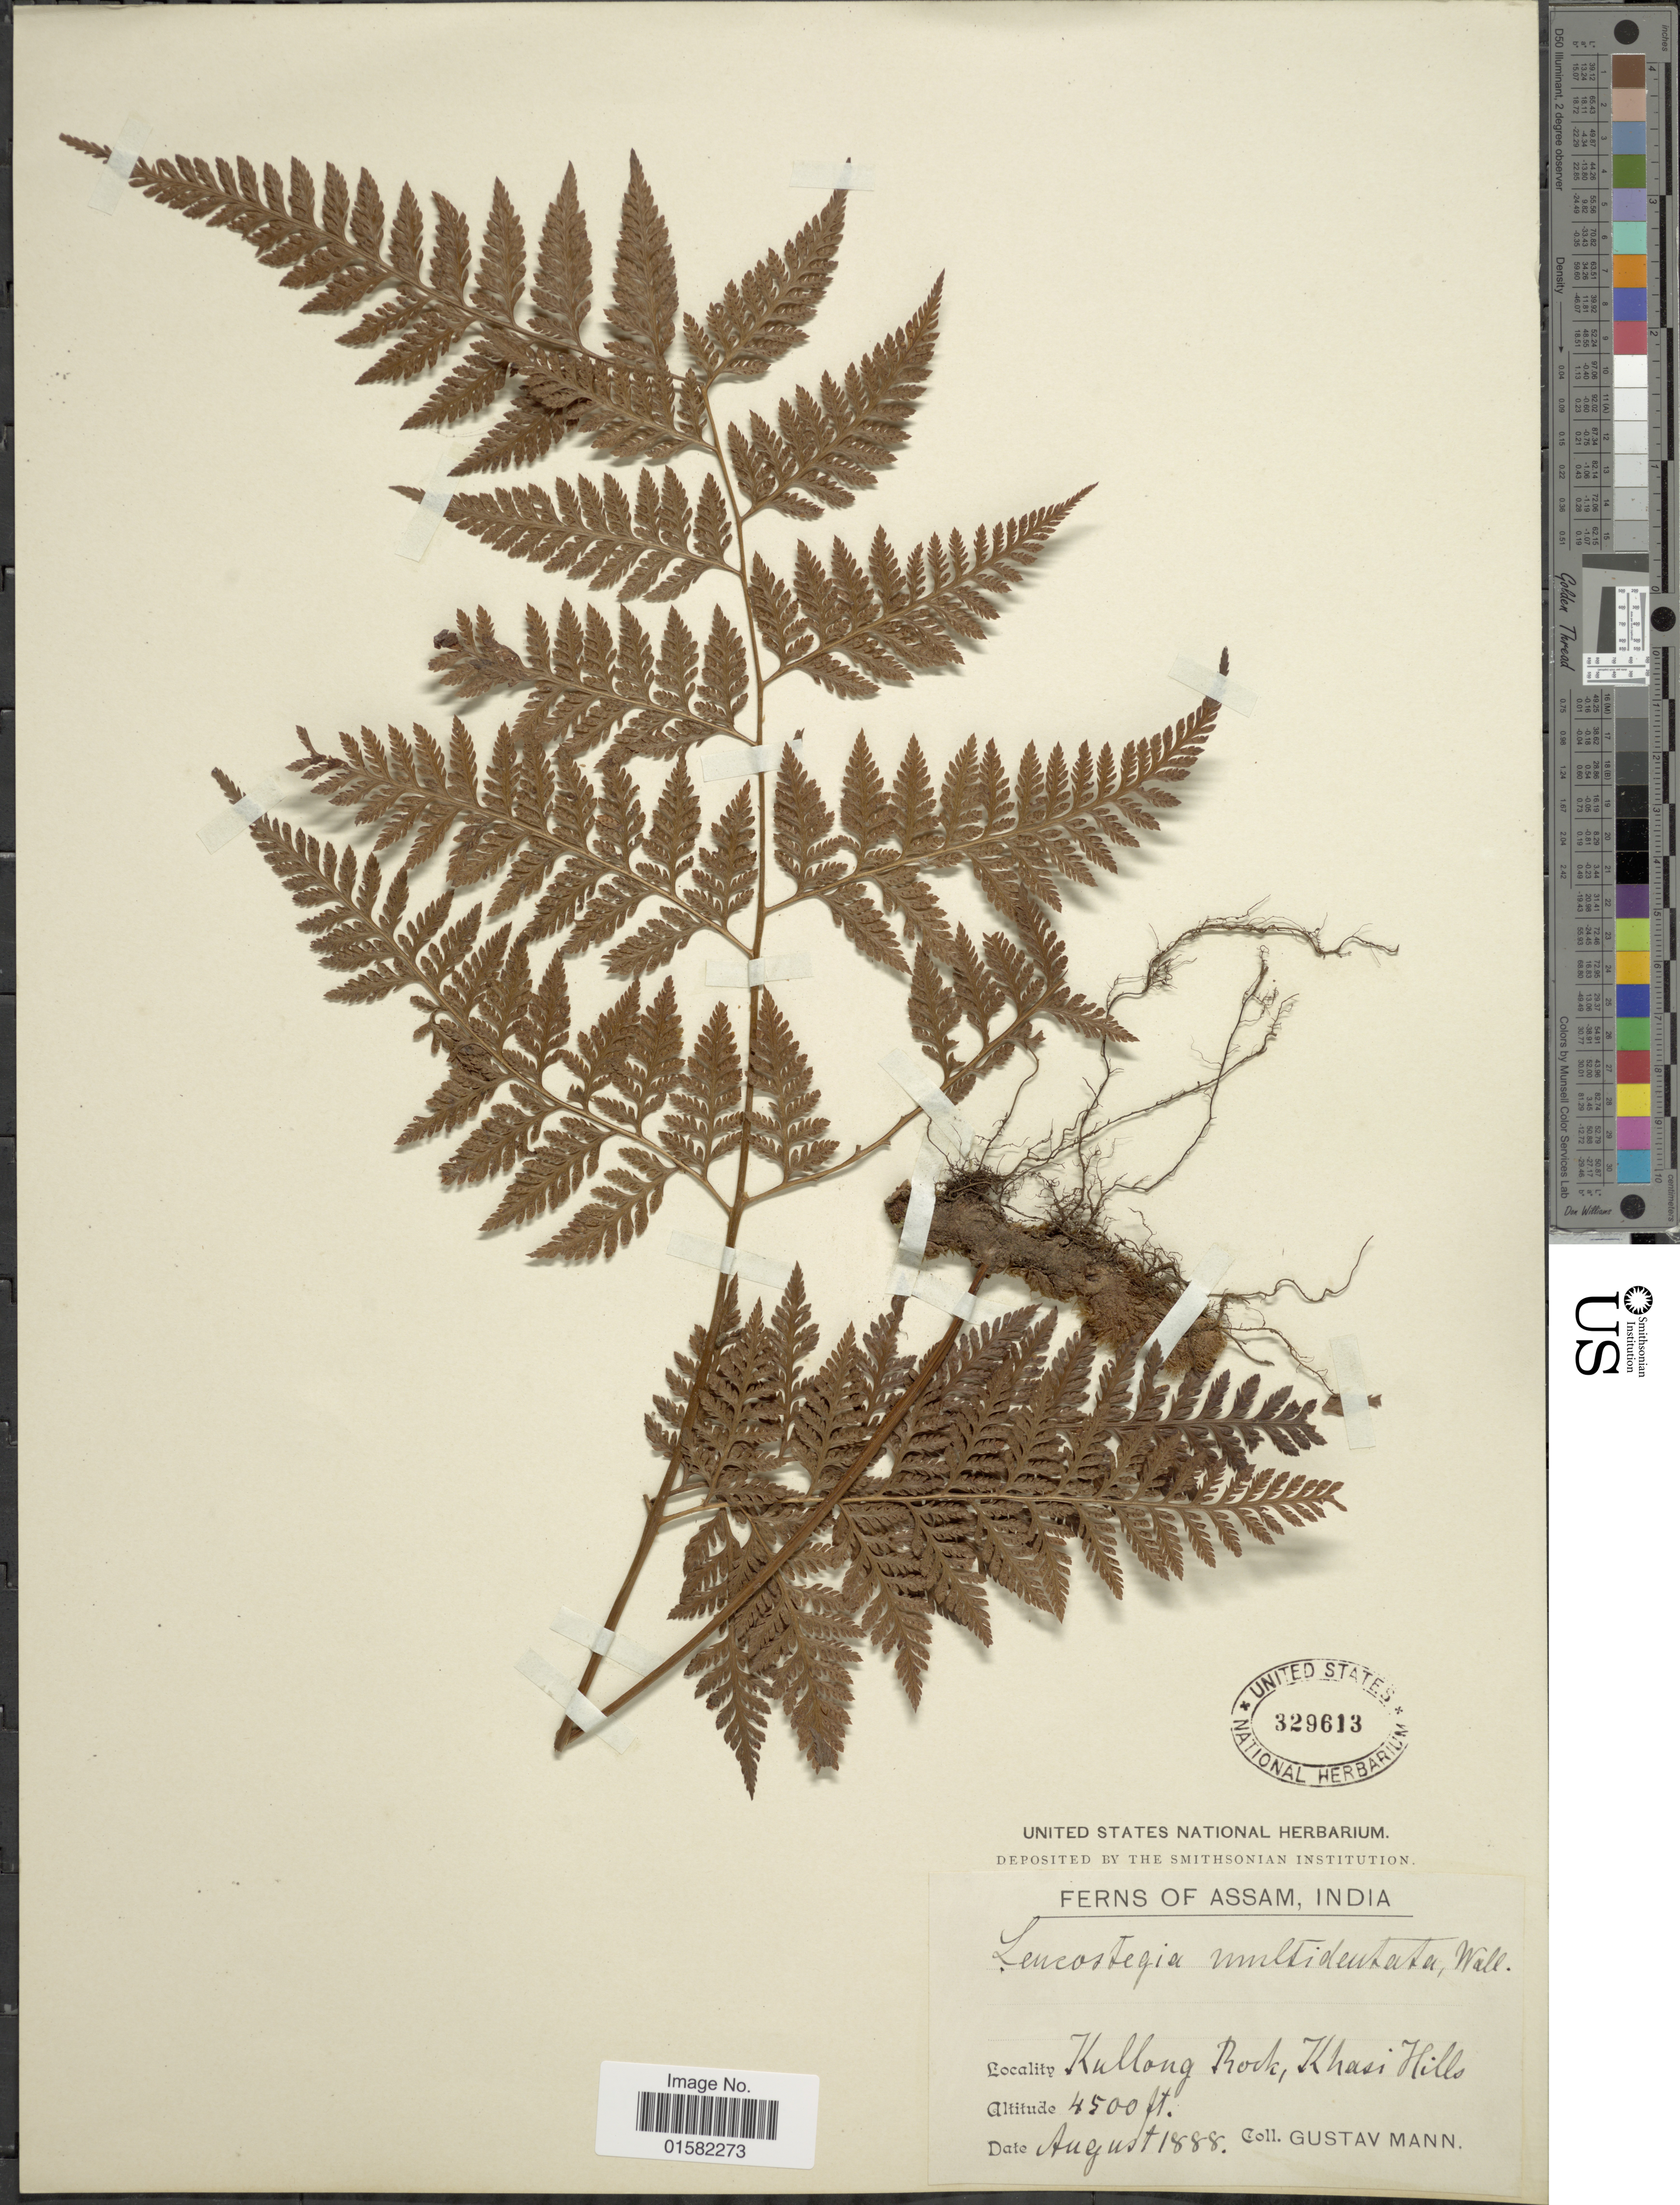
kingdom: Plantae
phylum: Tracheophyta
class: Polypodiopsida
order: Polypodiales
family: Davalliaceae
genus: Davallodes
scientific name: Davallodes multidentata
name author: (Hook.) M. Kato & Tsutsumi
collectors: G. Mann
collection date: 1888-08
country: India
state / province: Meghalaya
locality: Kullong Rock, Khasi Hills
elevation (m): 1372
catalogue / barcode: US 329613